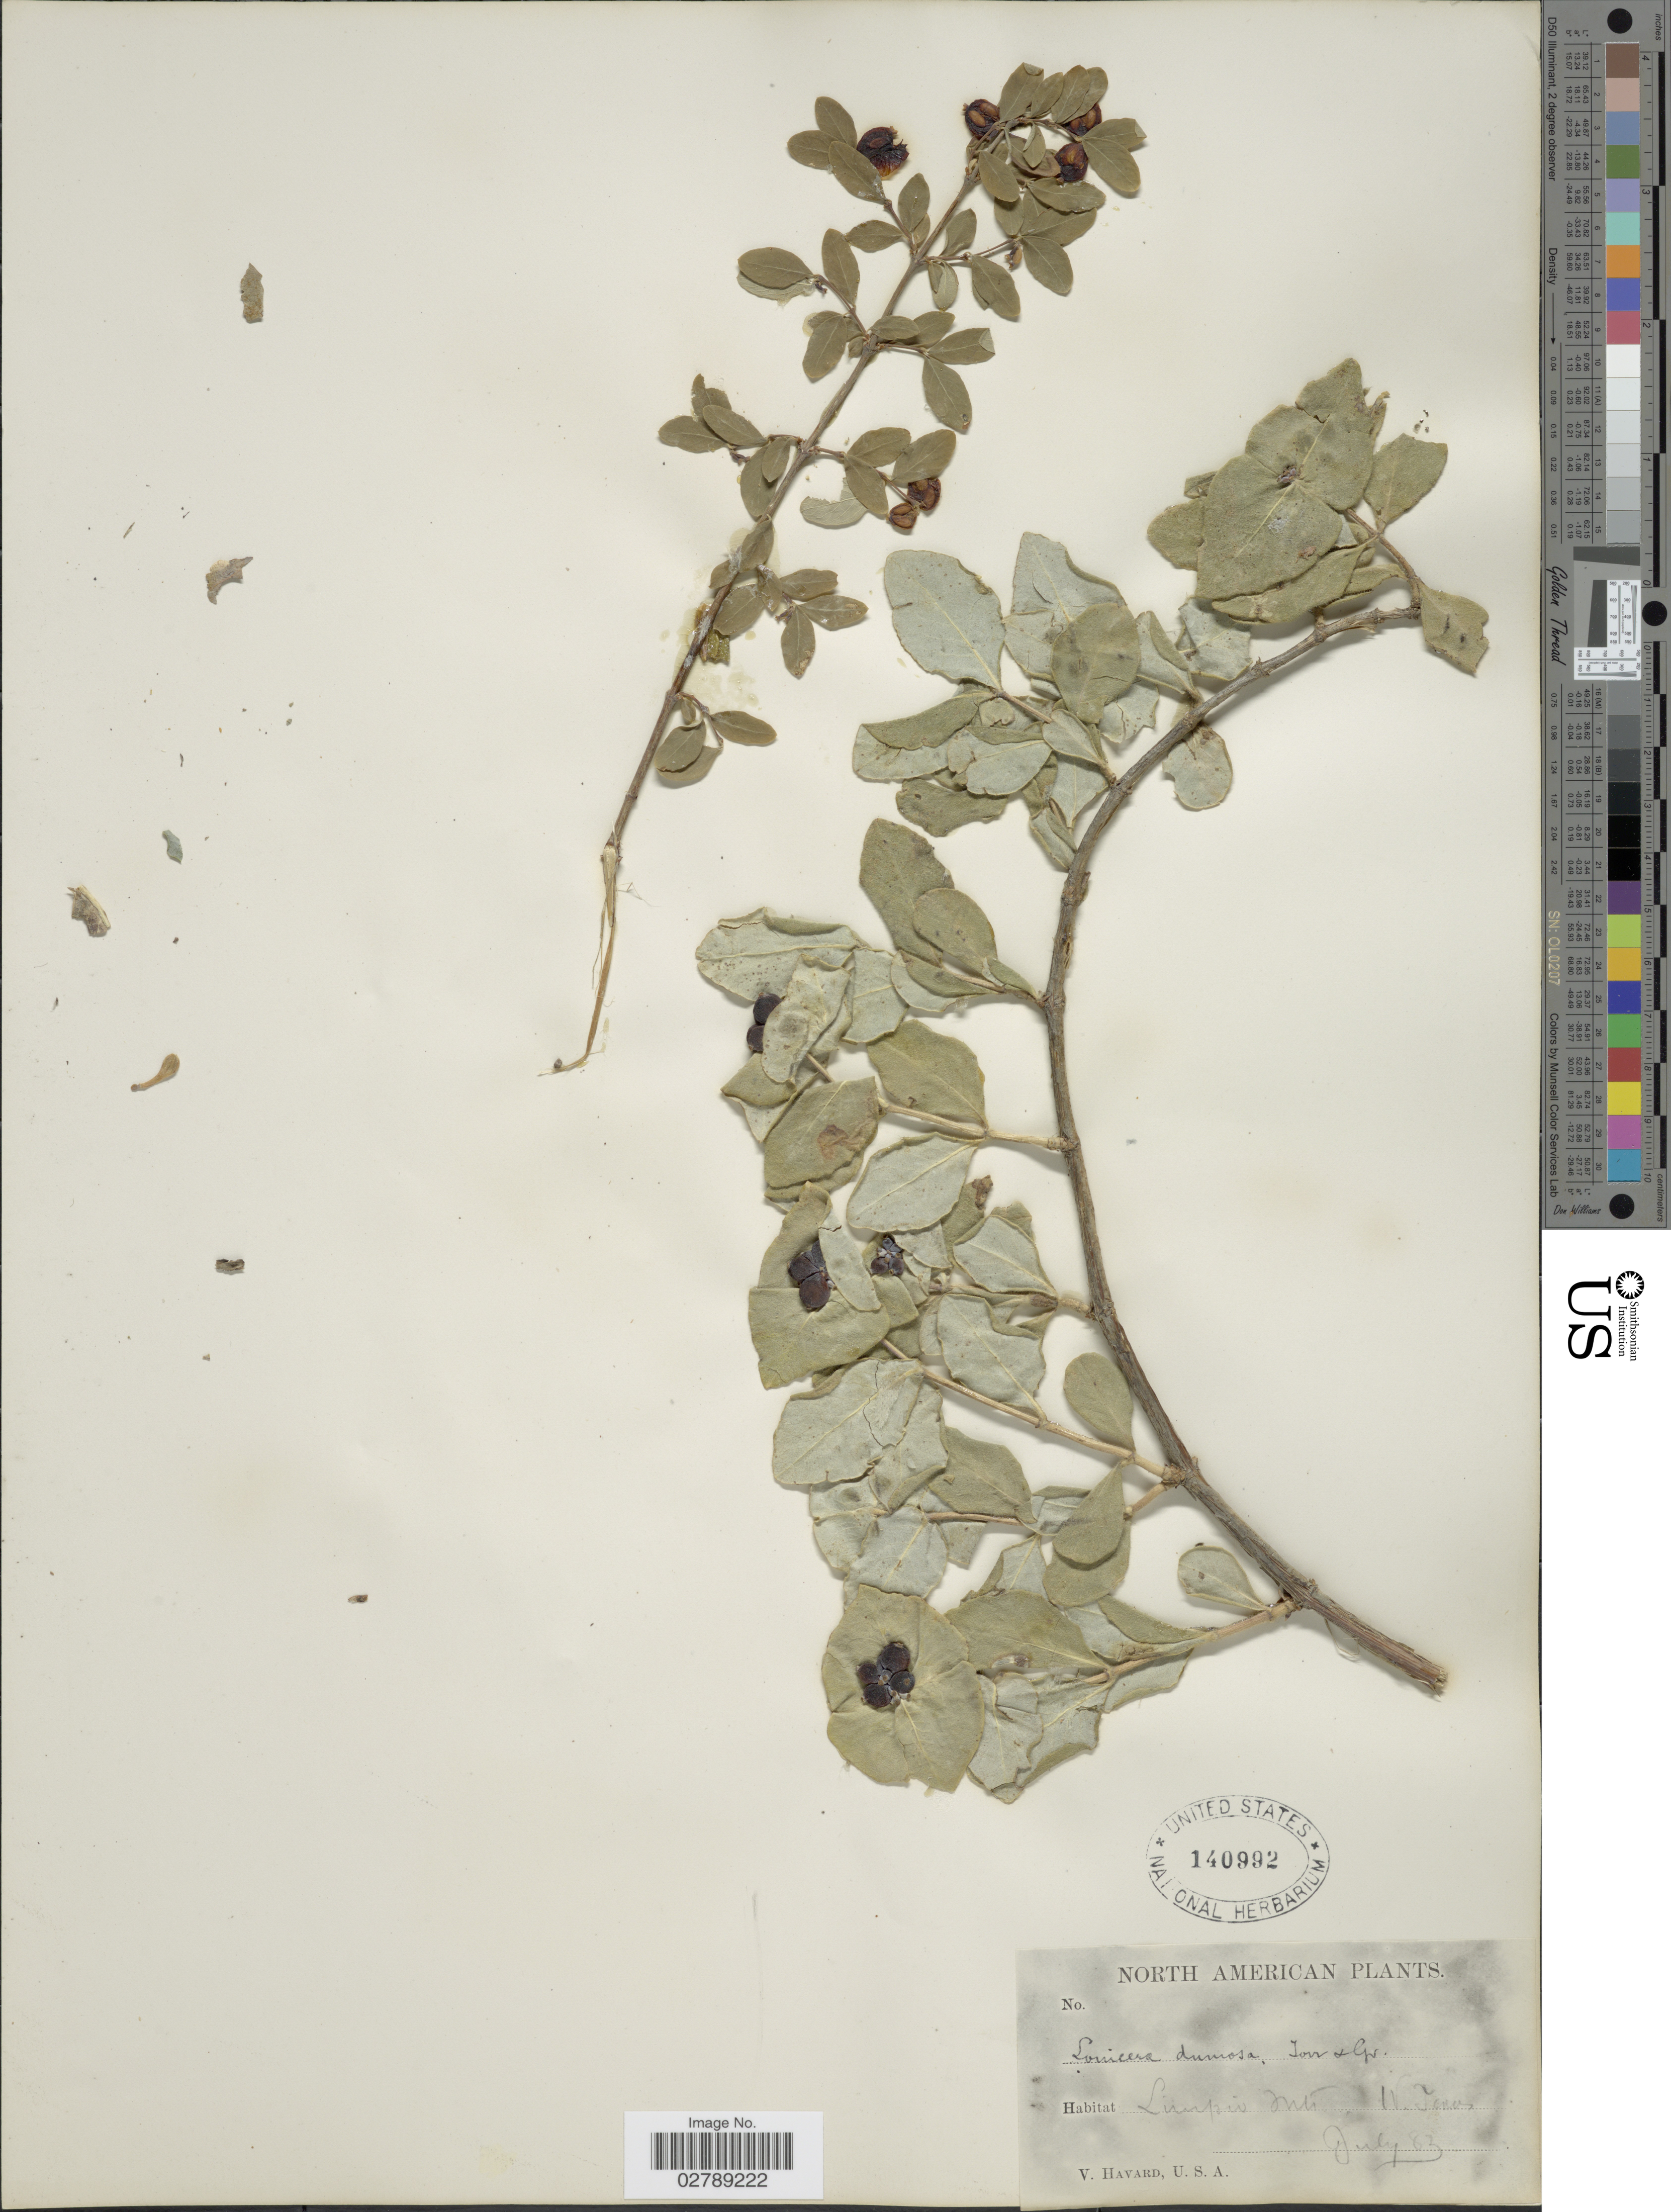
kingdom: Plantae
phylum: Tracheophyta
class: Magnoliopsida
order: Dipsacales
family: Caprifoliaceae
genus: Lonicera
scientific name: Lonicera dumosa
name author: A. Gray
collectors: V. Havard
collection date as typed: Transcribed d/m/y: /7/83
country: United States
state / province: Texas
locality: Limpio Mts. W. Texas.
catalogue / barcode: US 140992